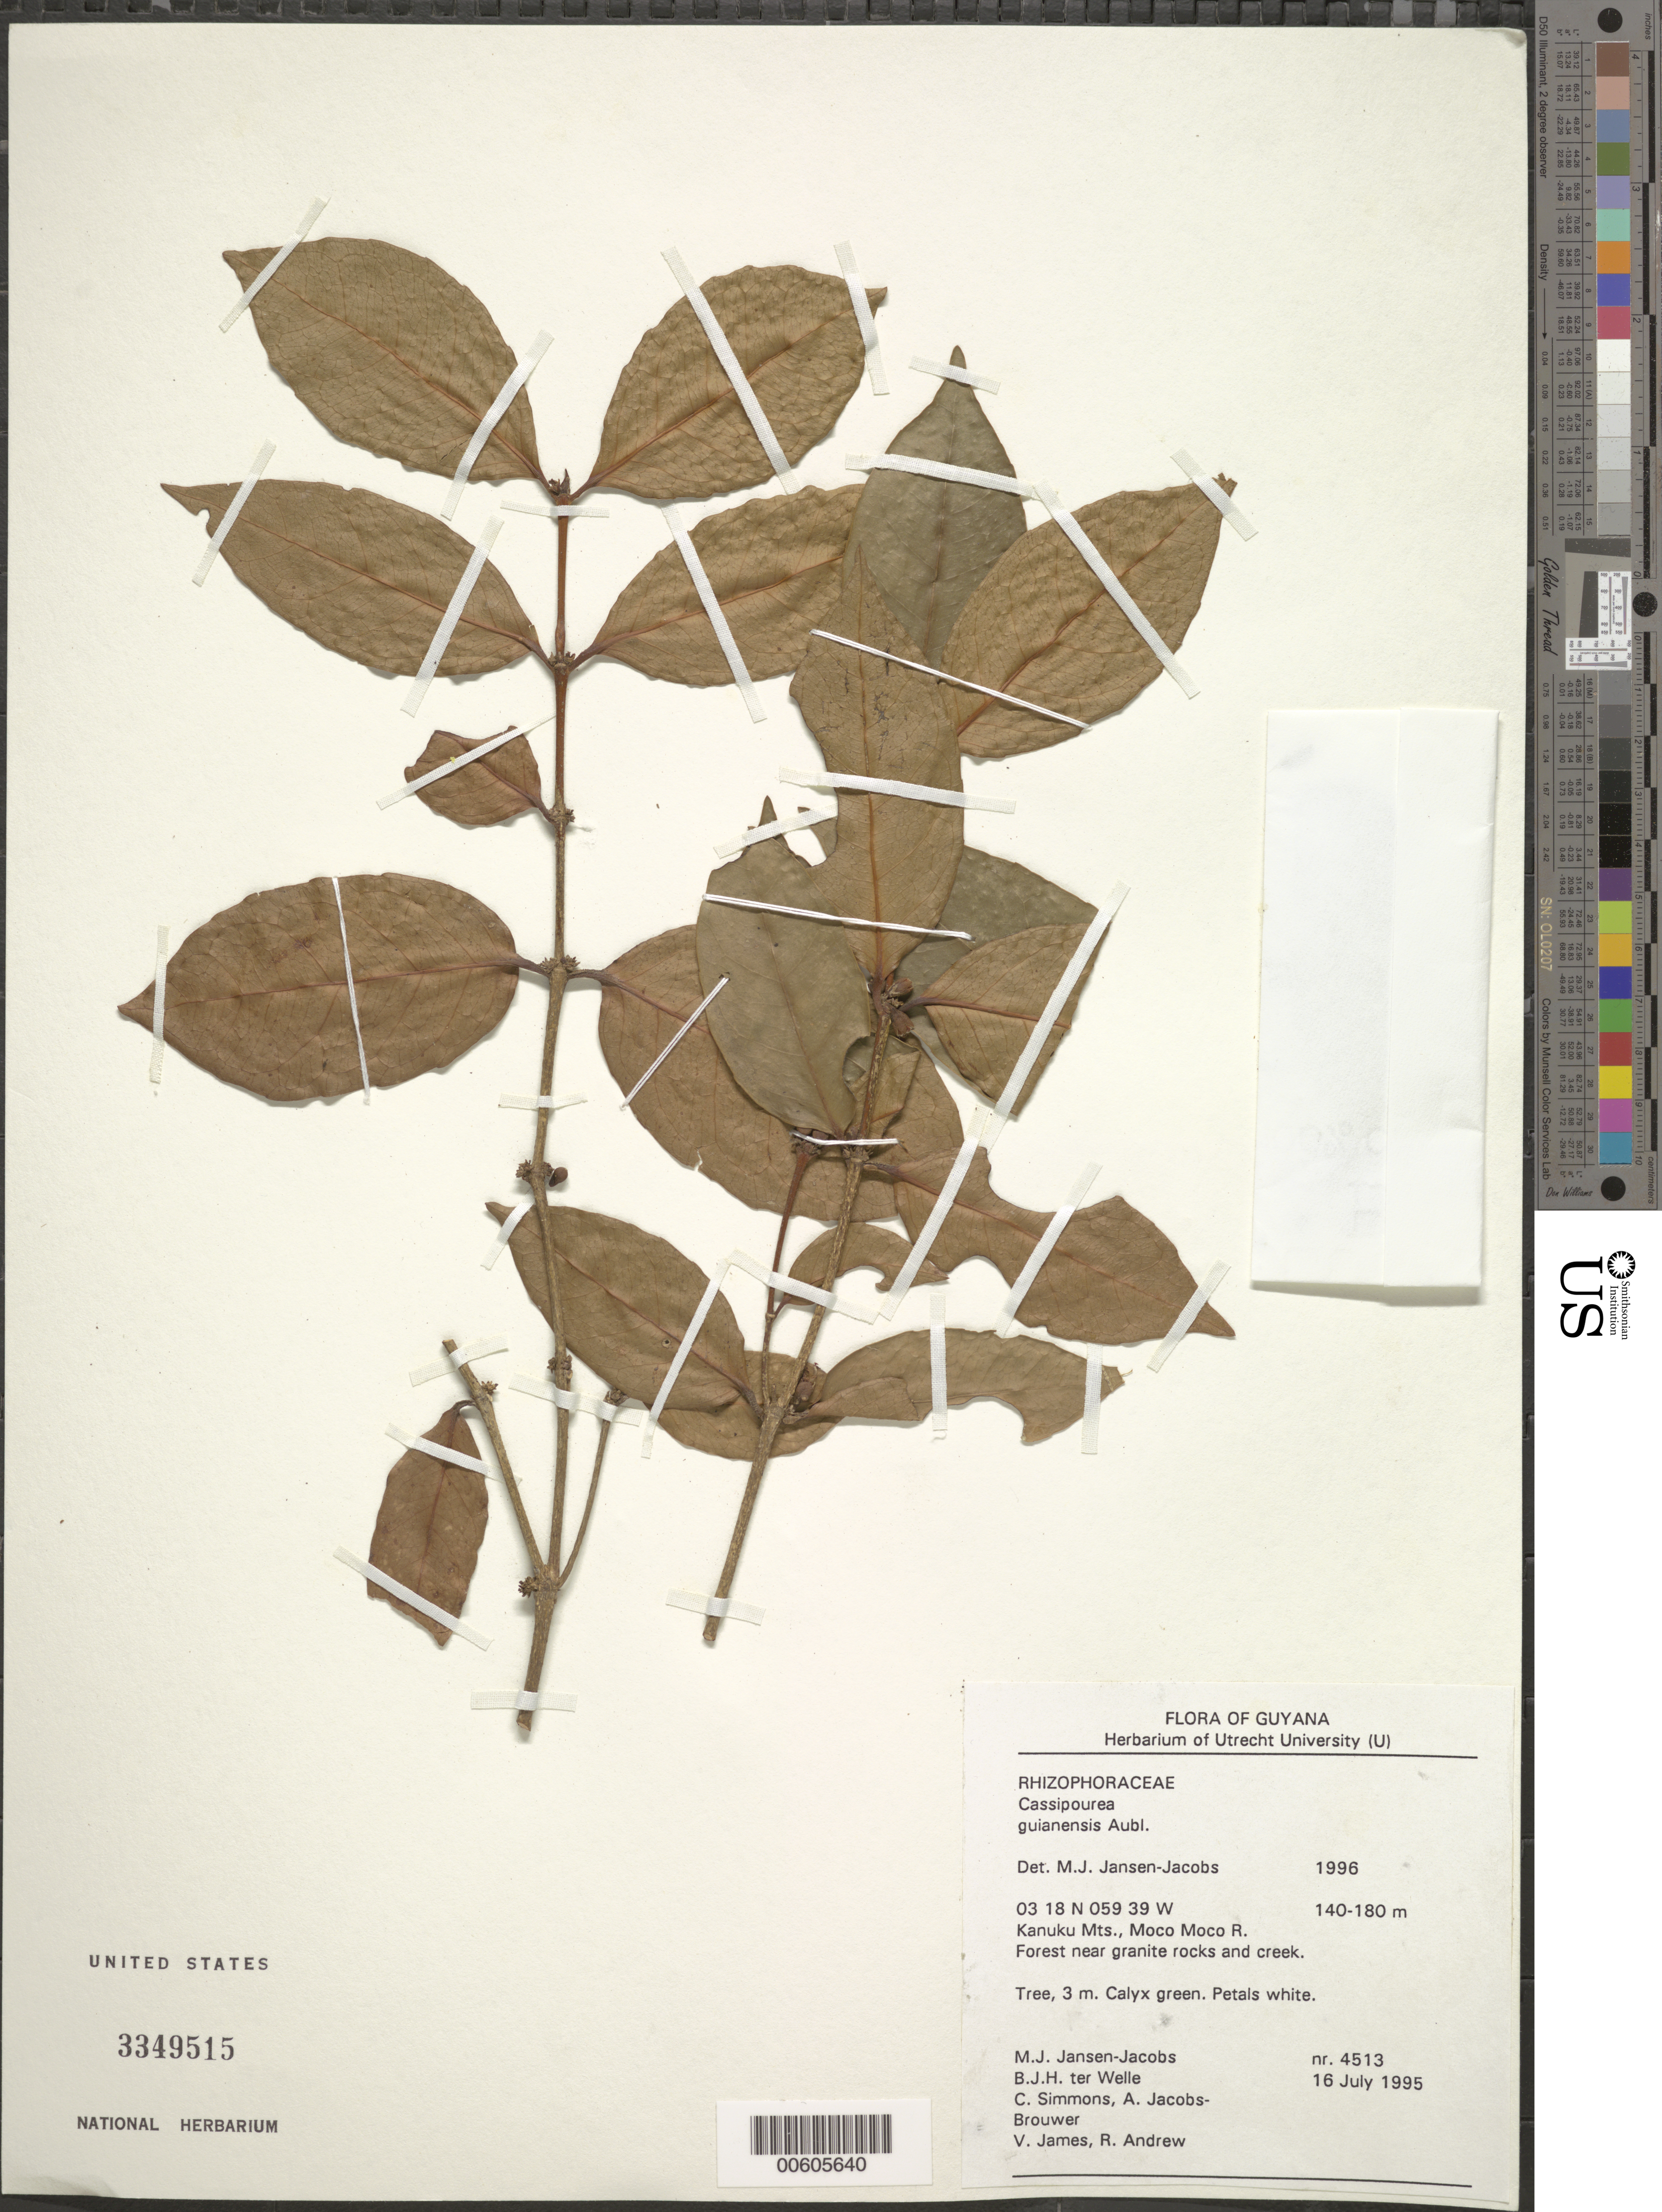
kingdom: Plantae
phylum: Tracheophyta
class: Magnoliopsida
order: Malpighiales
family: Rhizophoraceae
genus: Cassipourea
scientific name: Cassipourea guianensis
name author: Aubl.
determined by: Jansen-Jacobs, M. J., (U), Nationaal Herbarium Nederland, Utrecht University branch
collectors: M. J. Jansen-Jacobs, B. Welle, C. Simmons, A. Jacobs-Brouwer, V. James & R. Andrew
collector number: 4513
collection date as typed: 16-Jul-95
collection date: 1995-07-16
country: Guyana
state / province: U. Takutu-U. Essequibo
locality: Moco Moco River, Kanuku Mts.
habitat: Forest near granite rocks and creek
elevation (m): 140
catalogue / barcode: US 3349515